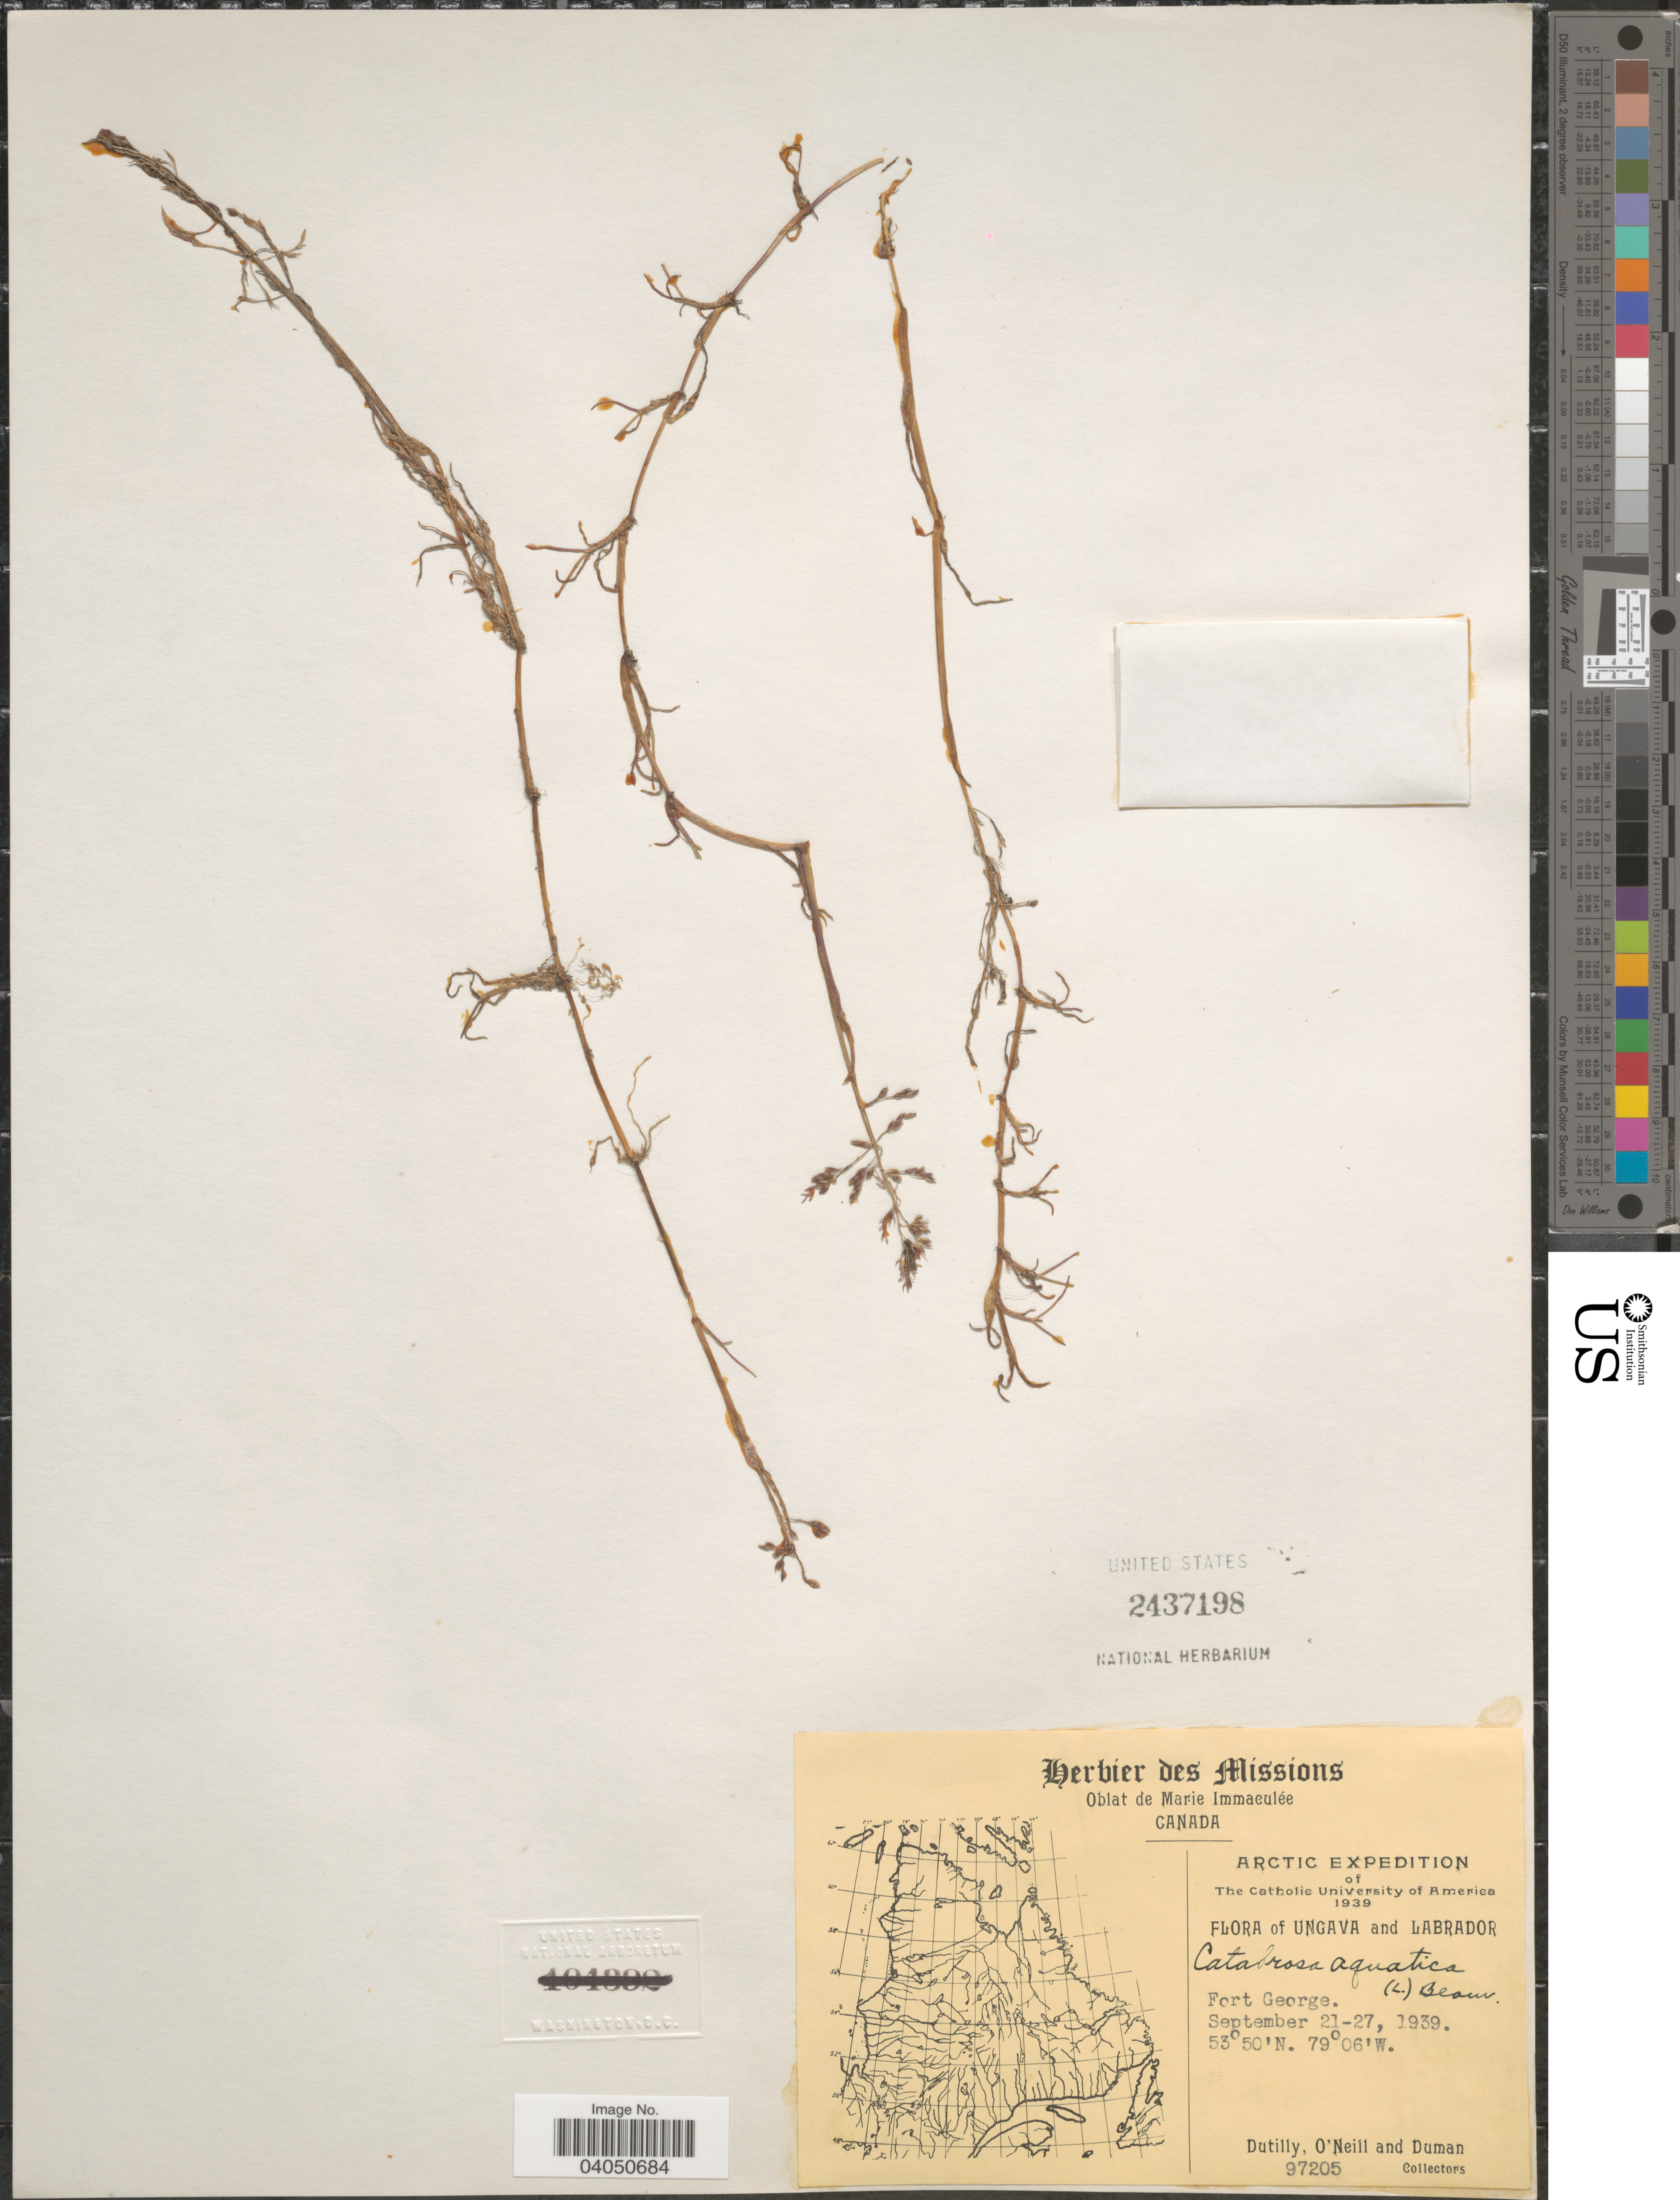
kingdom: Plantae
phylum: Tracheophyta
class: Liliopsida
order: Poales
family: Poaceae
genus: Catabrosa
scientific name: Catabrosa aquatica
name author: (L.) P. Beauv.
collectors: -. Dutilly, -. O'Neill & -. Duman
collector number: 97205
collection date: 1939-09-21/1939-09-27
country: Canada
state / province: Newfoundland and Labrador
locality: Ungava and Labrador. Fort George.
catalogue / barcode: US 2437198